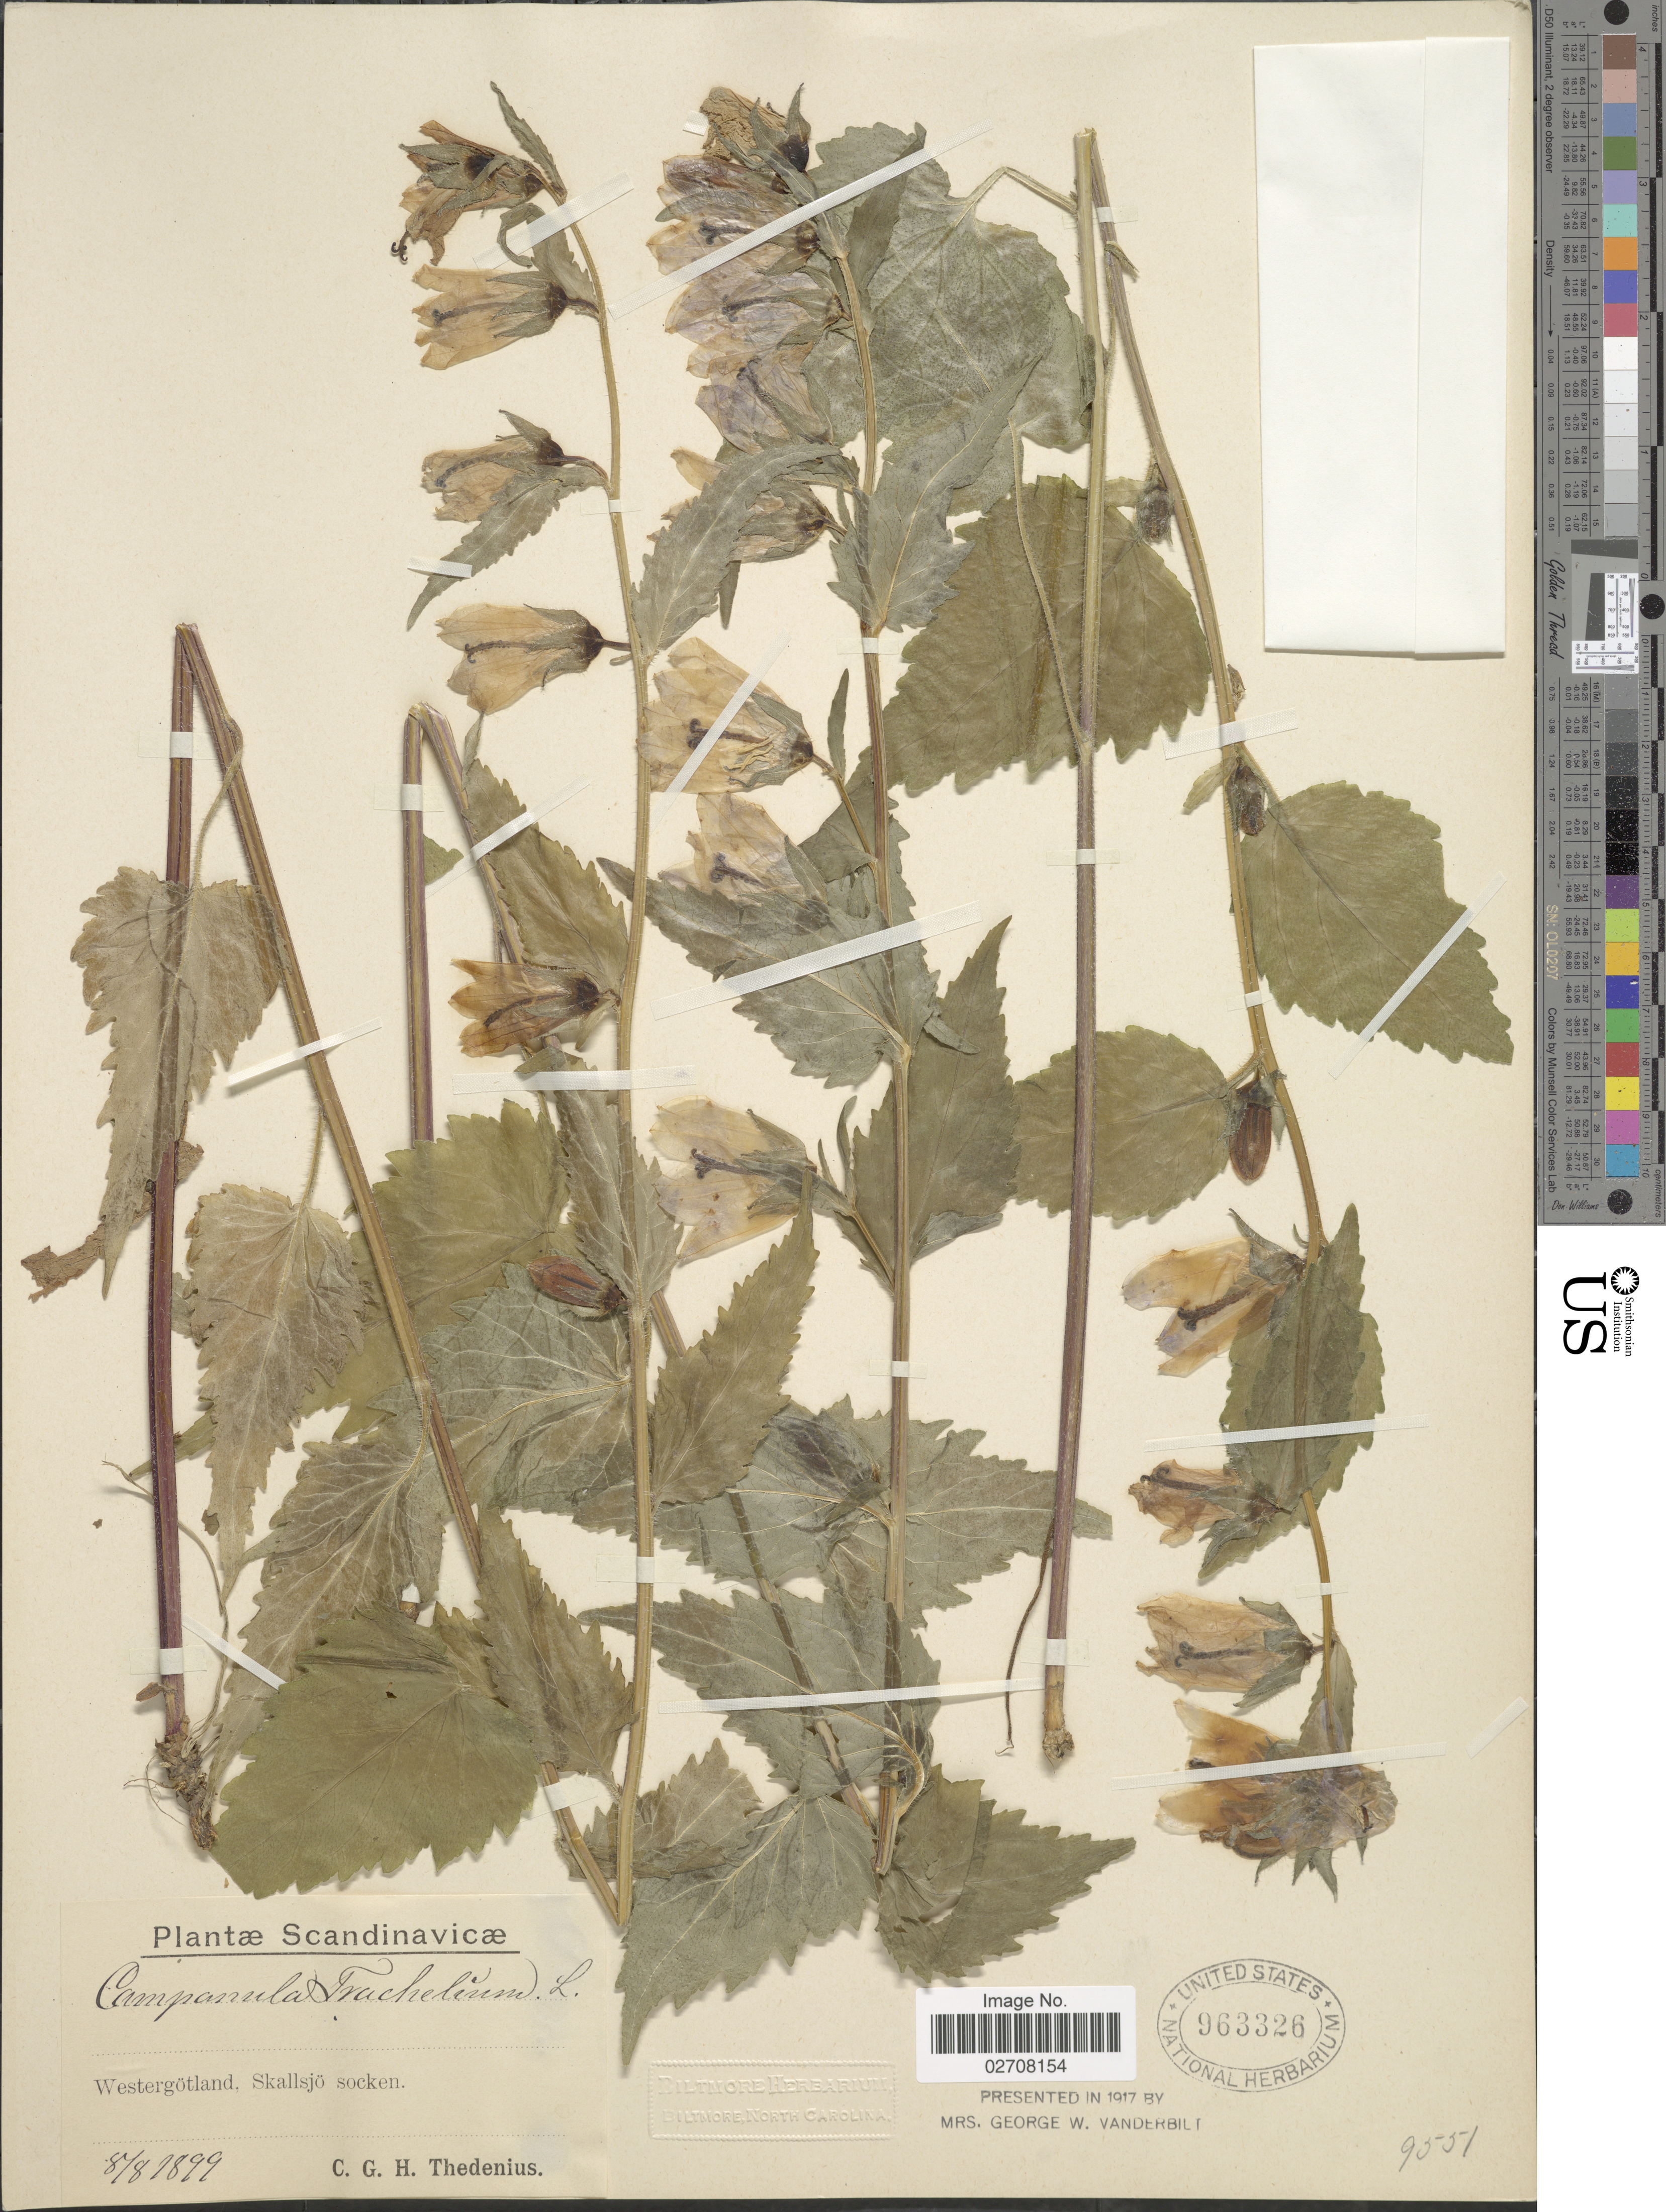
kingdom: Plantae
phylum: Tracheophyta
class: Magnoliopsida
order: Asterales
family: Campanulaceae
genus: Campanula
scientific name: Campanula trachelium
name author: L.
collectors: C. Thedenius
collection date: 1899-08-08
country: Sweden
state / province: Västra Götaland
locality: Scandinavicae. Westergötland, Skallsjö socken.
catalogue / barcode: US 963326